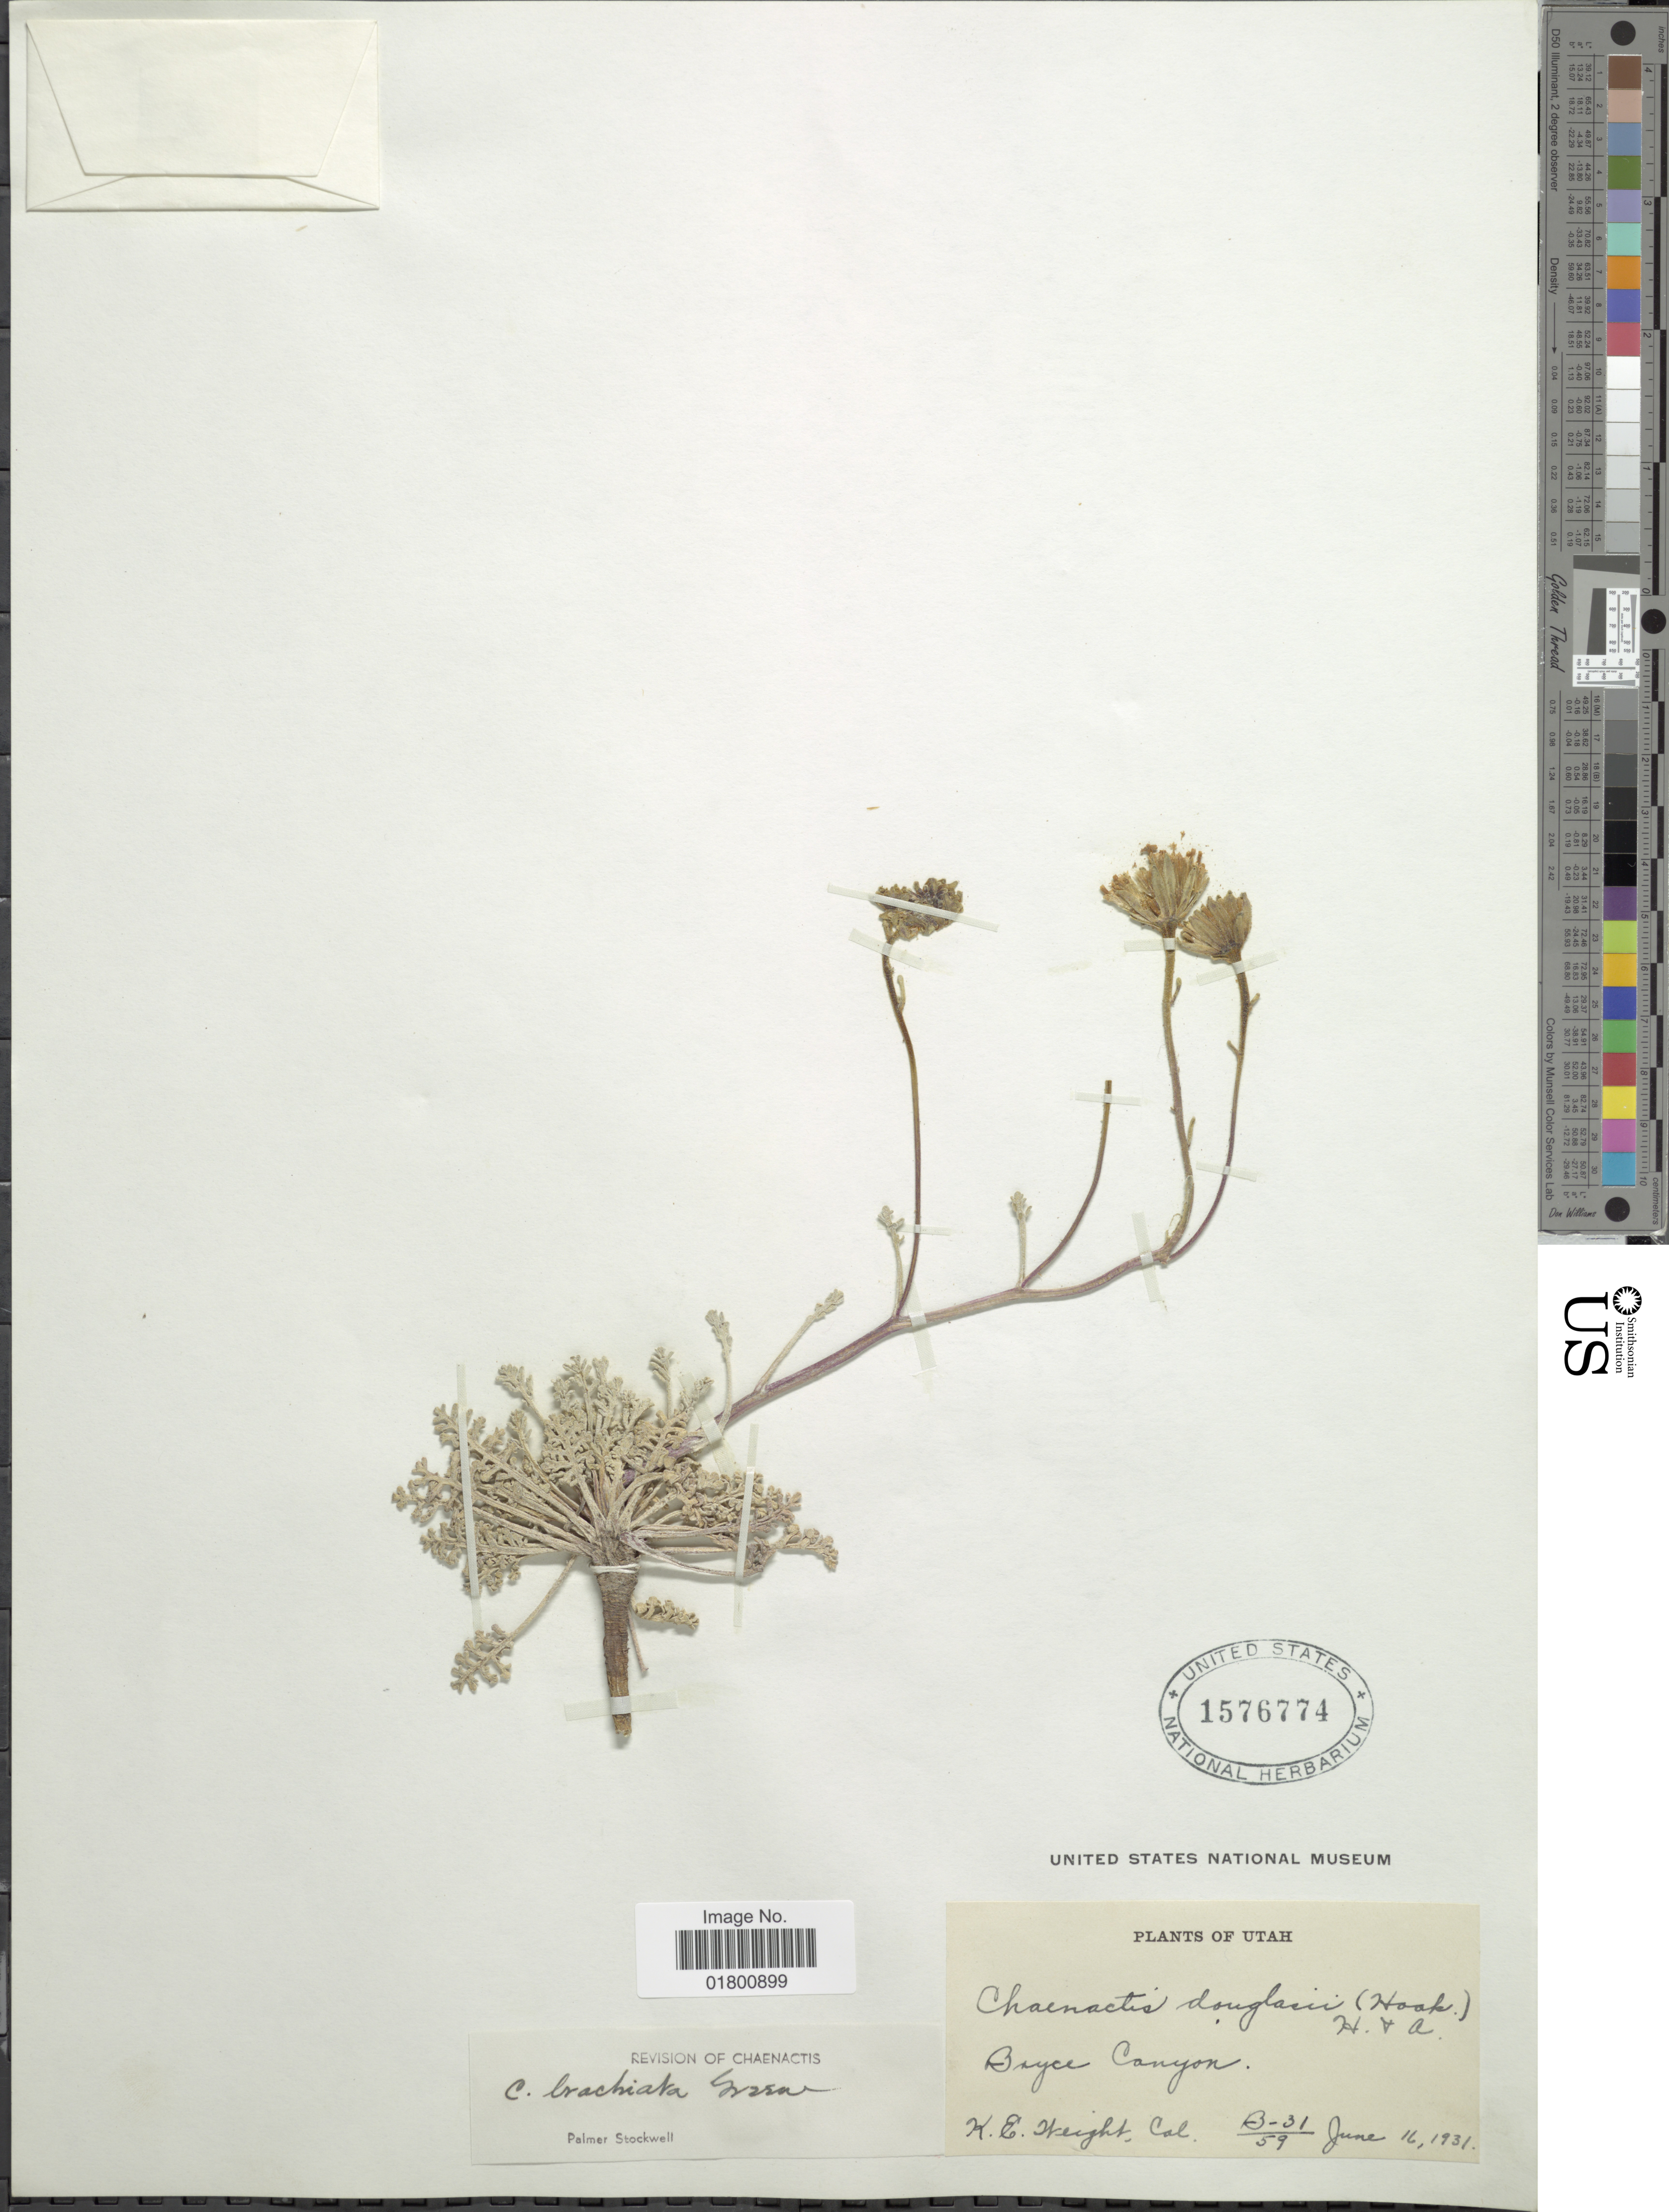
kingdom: Plantae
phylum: Tracheophyta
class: Magnoliopsida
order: Asterales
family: Asteraceae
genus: Chaenactis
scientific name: Chaenactis brachiata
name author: Greene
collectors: K. Weight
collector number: B-31/59*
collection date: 1931-06-16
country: United States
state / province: Utah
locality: Bryce Canyon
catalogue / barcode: US 1576774